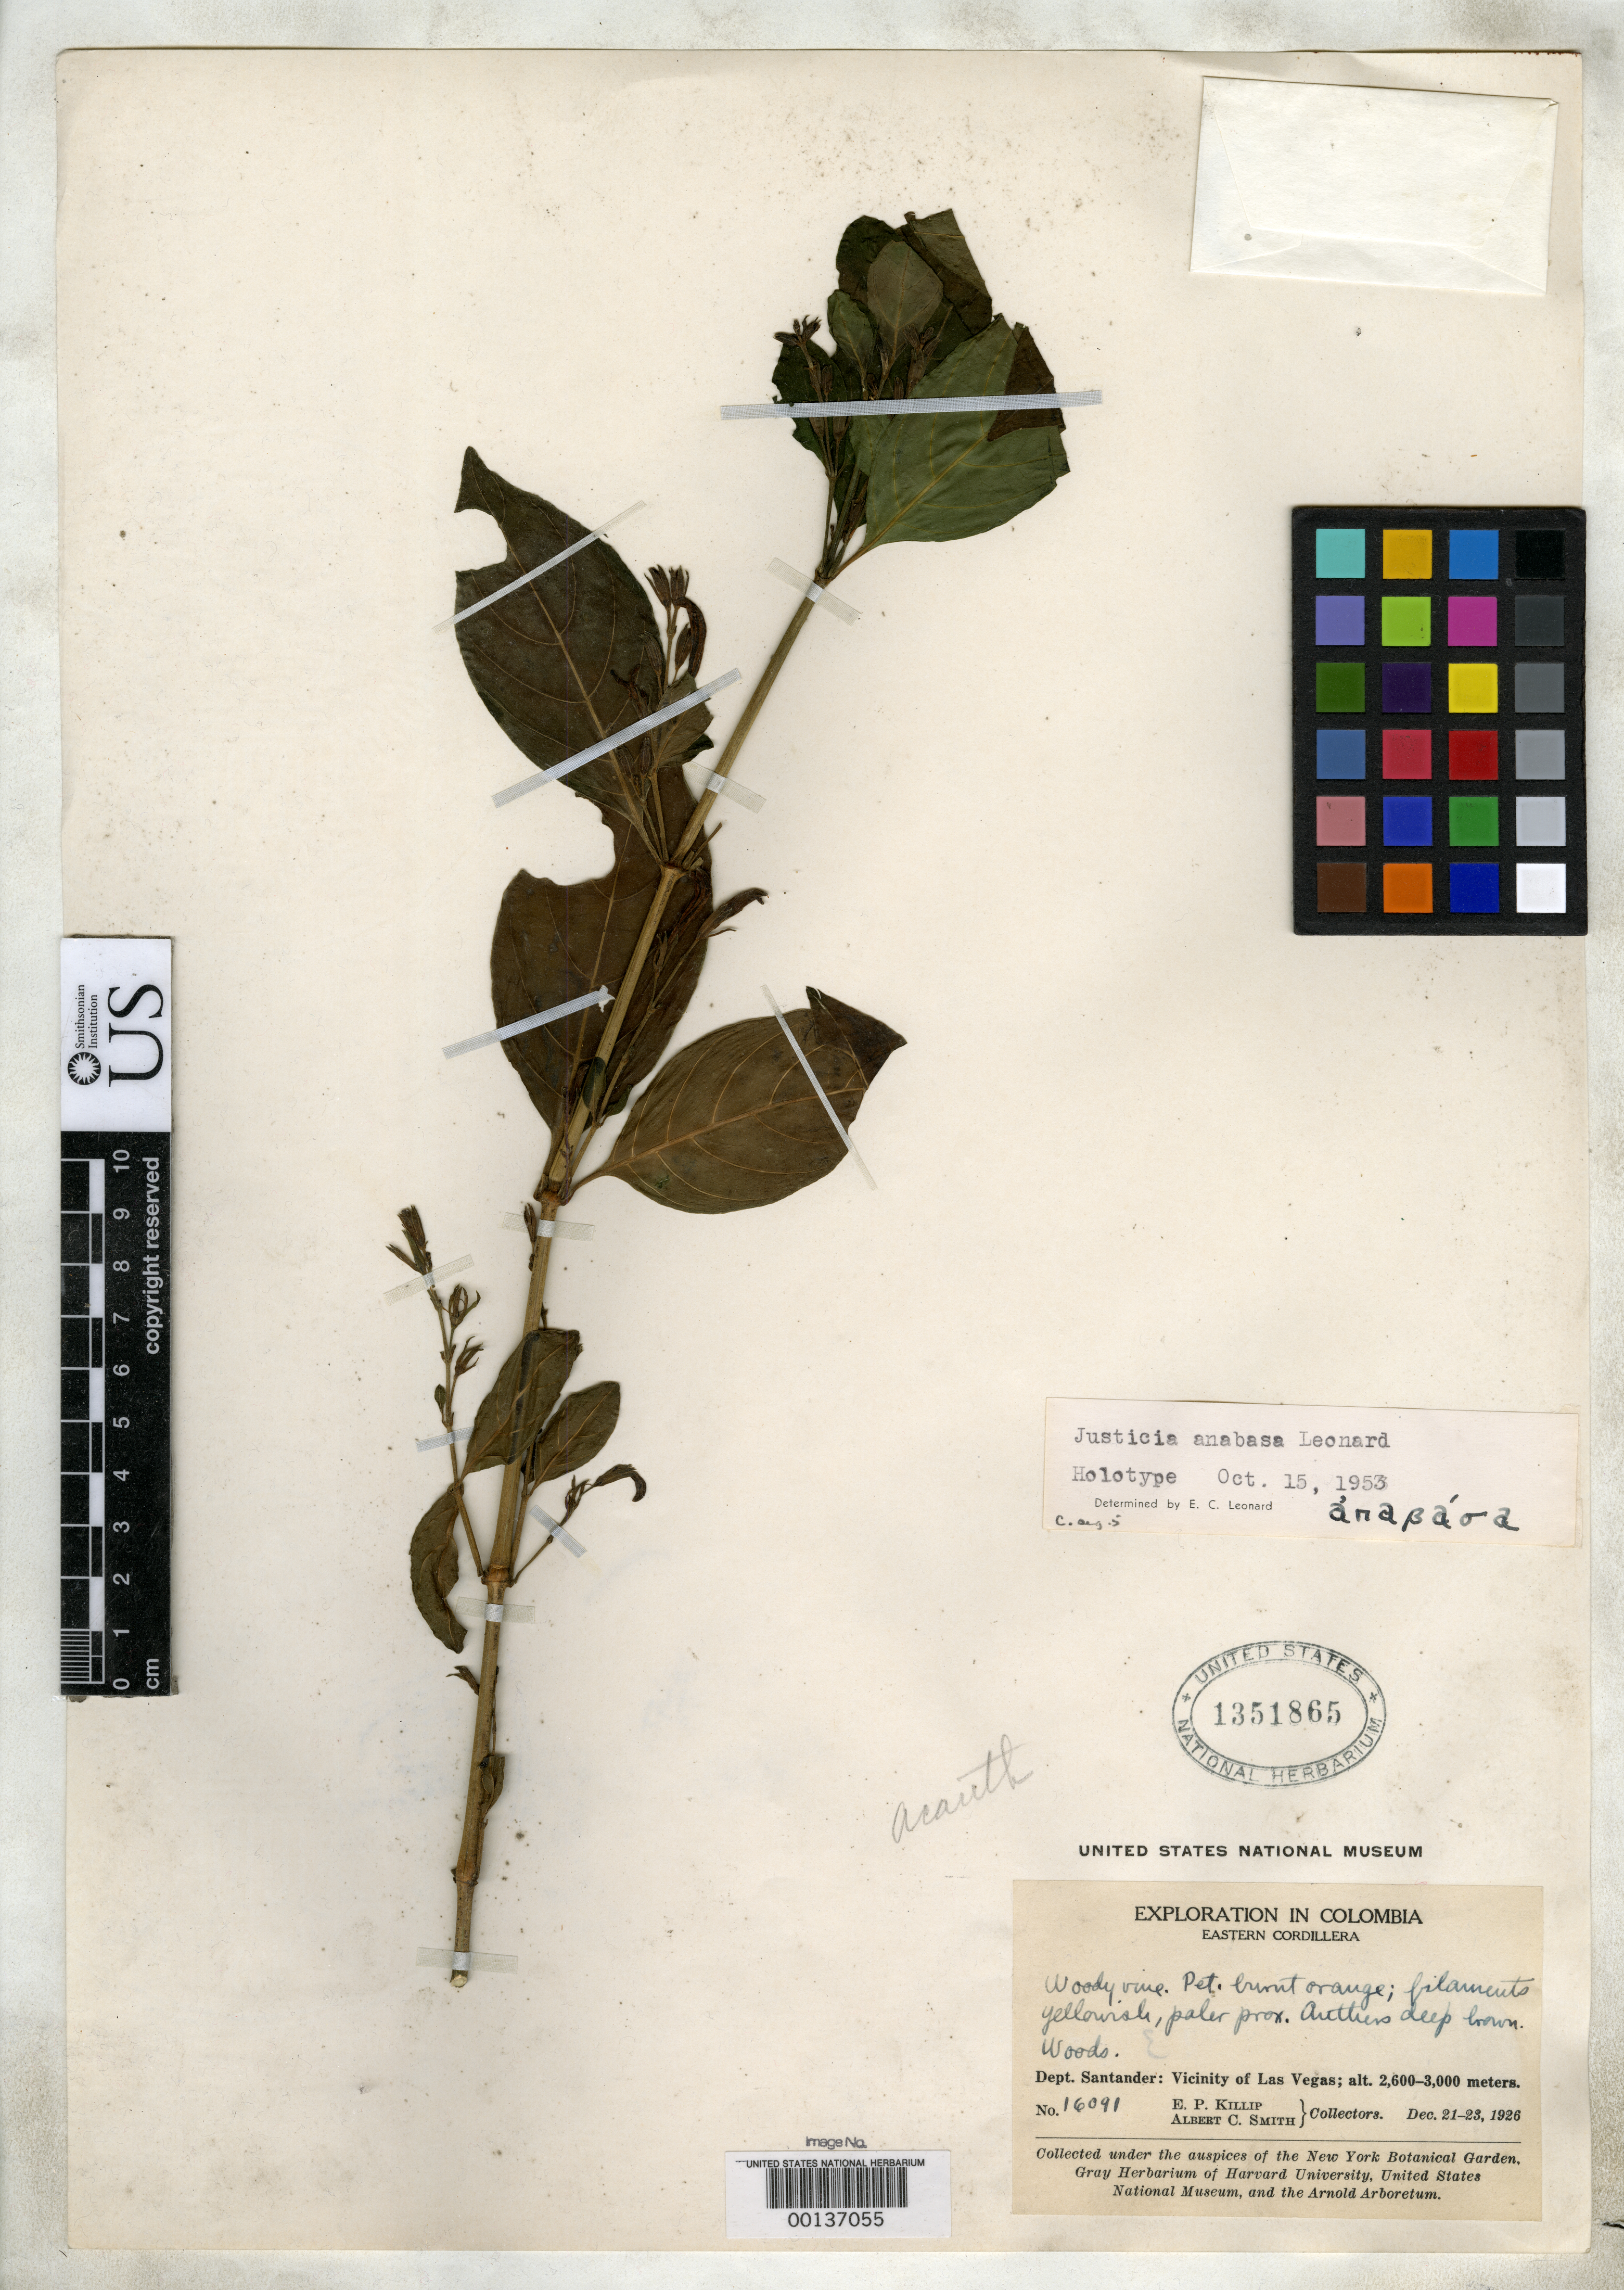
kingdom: Plantae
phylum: Tracheophyta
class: Magnoliopsida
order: Lamiales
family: Acanthaceae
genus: Justicia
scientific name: Justicia anabasa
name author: Leonard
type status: Holotype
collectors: E. P. Killip & A. C. Smith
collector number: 16091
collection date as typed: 21 Dec 1926 to 23 Dec 1926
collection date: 1926-12-21/1926-12-23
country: Colombia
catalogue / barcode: US 1351865